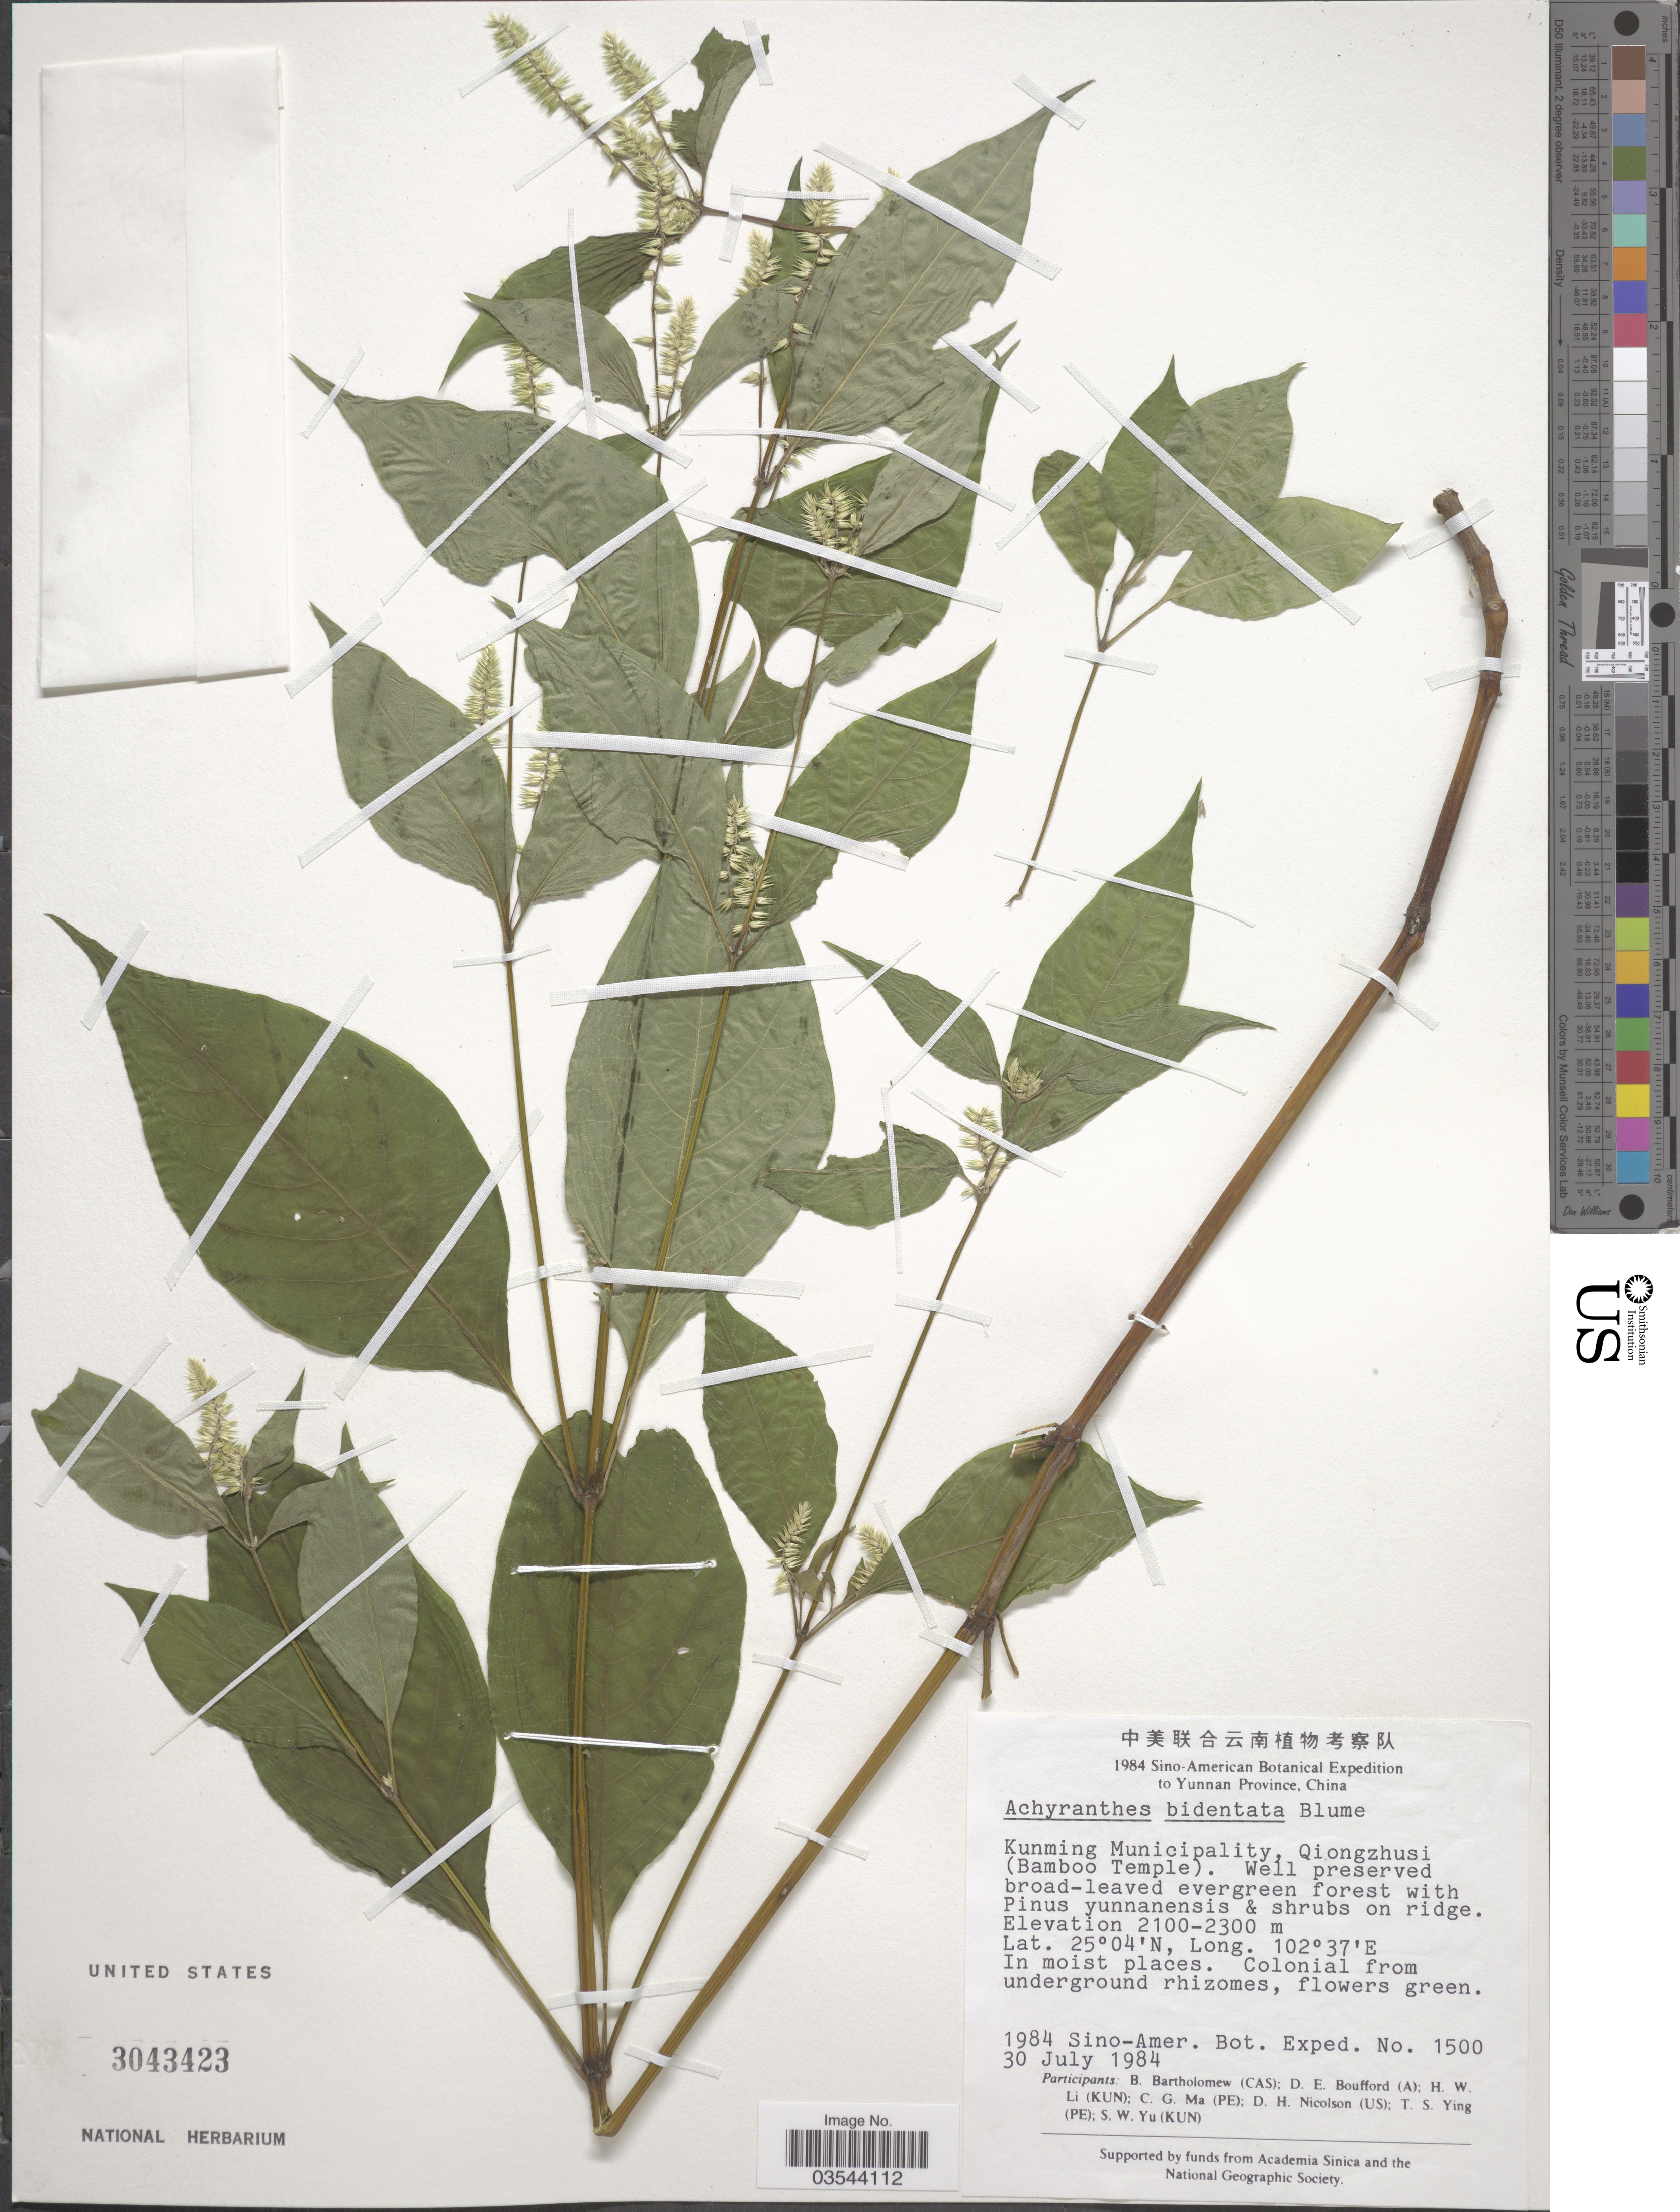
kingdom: Plantae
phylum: Tracheophyta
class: Magnoliopsida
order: Caryophyllales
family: Amaranthaceae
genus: Achyranthes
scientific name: Achyranthes bidentata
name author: Blume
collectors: Sino-Amer. Bot. Exped. 1984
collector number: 1500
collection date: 1984-07-30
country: China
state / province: Yunnan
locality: Kunming Municipality, Qiongzhusi (Bamboo Temple).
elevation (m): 2100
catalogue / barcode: US 3043423